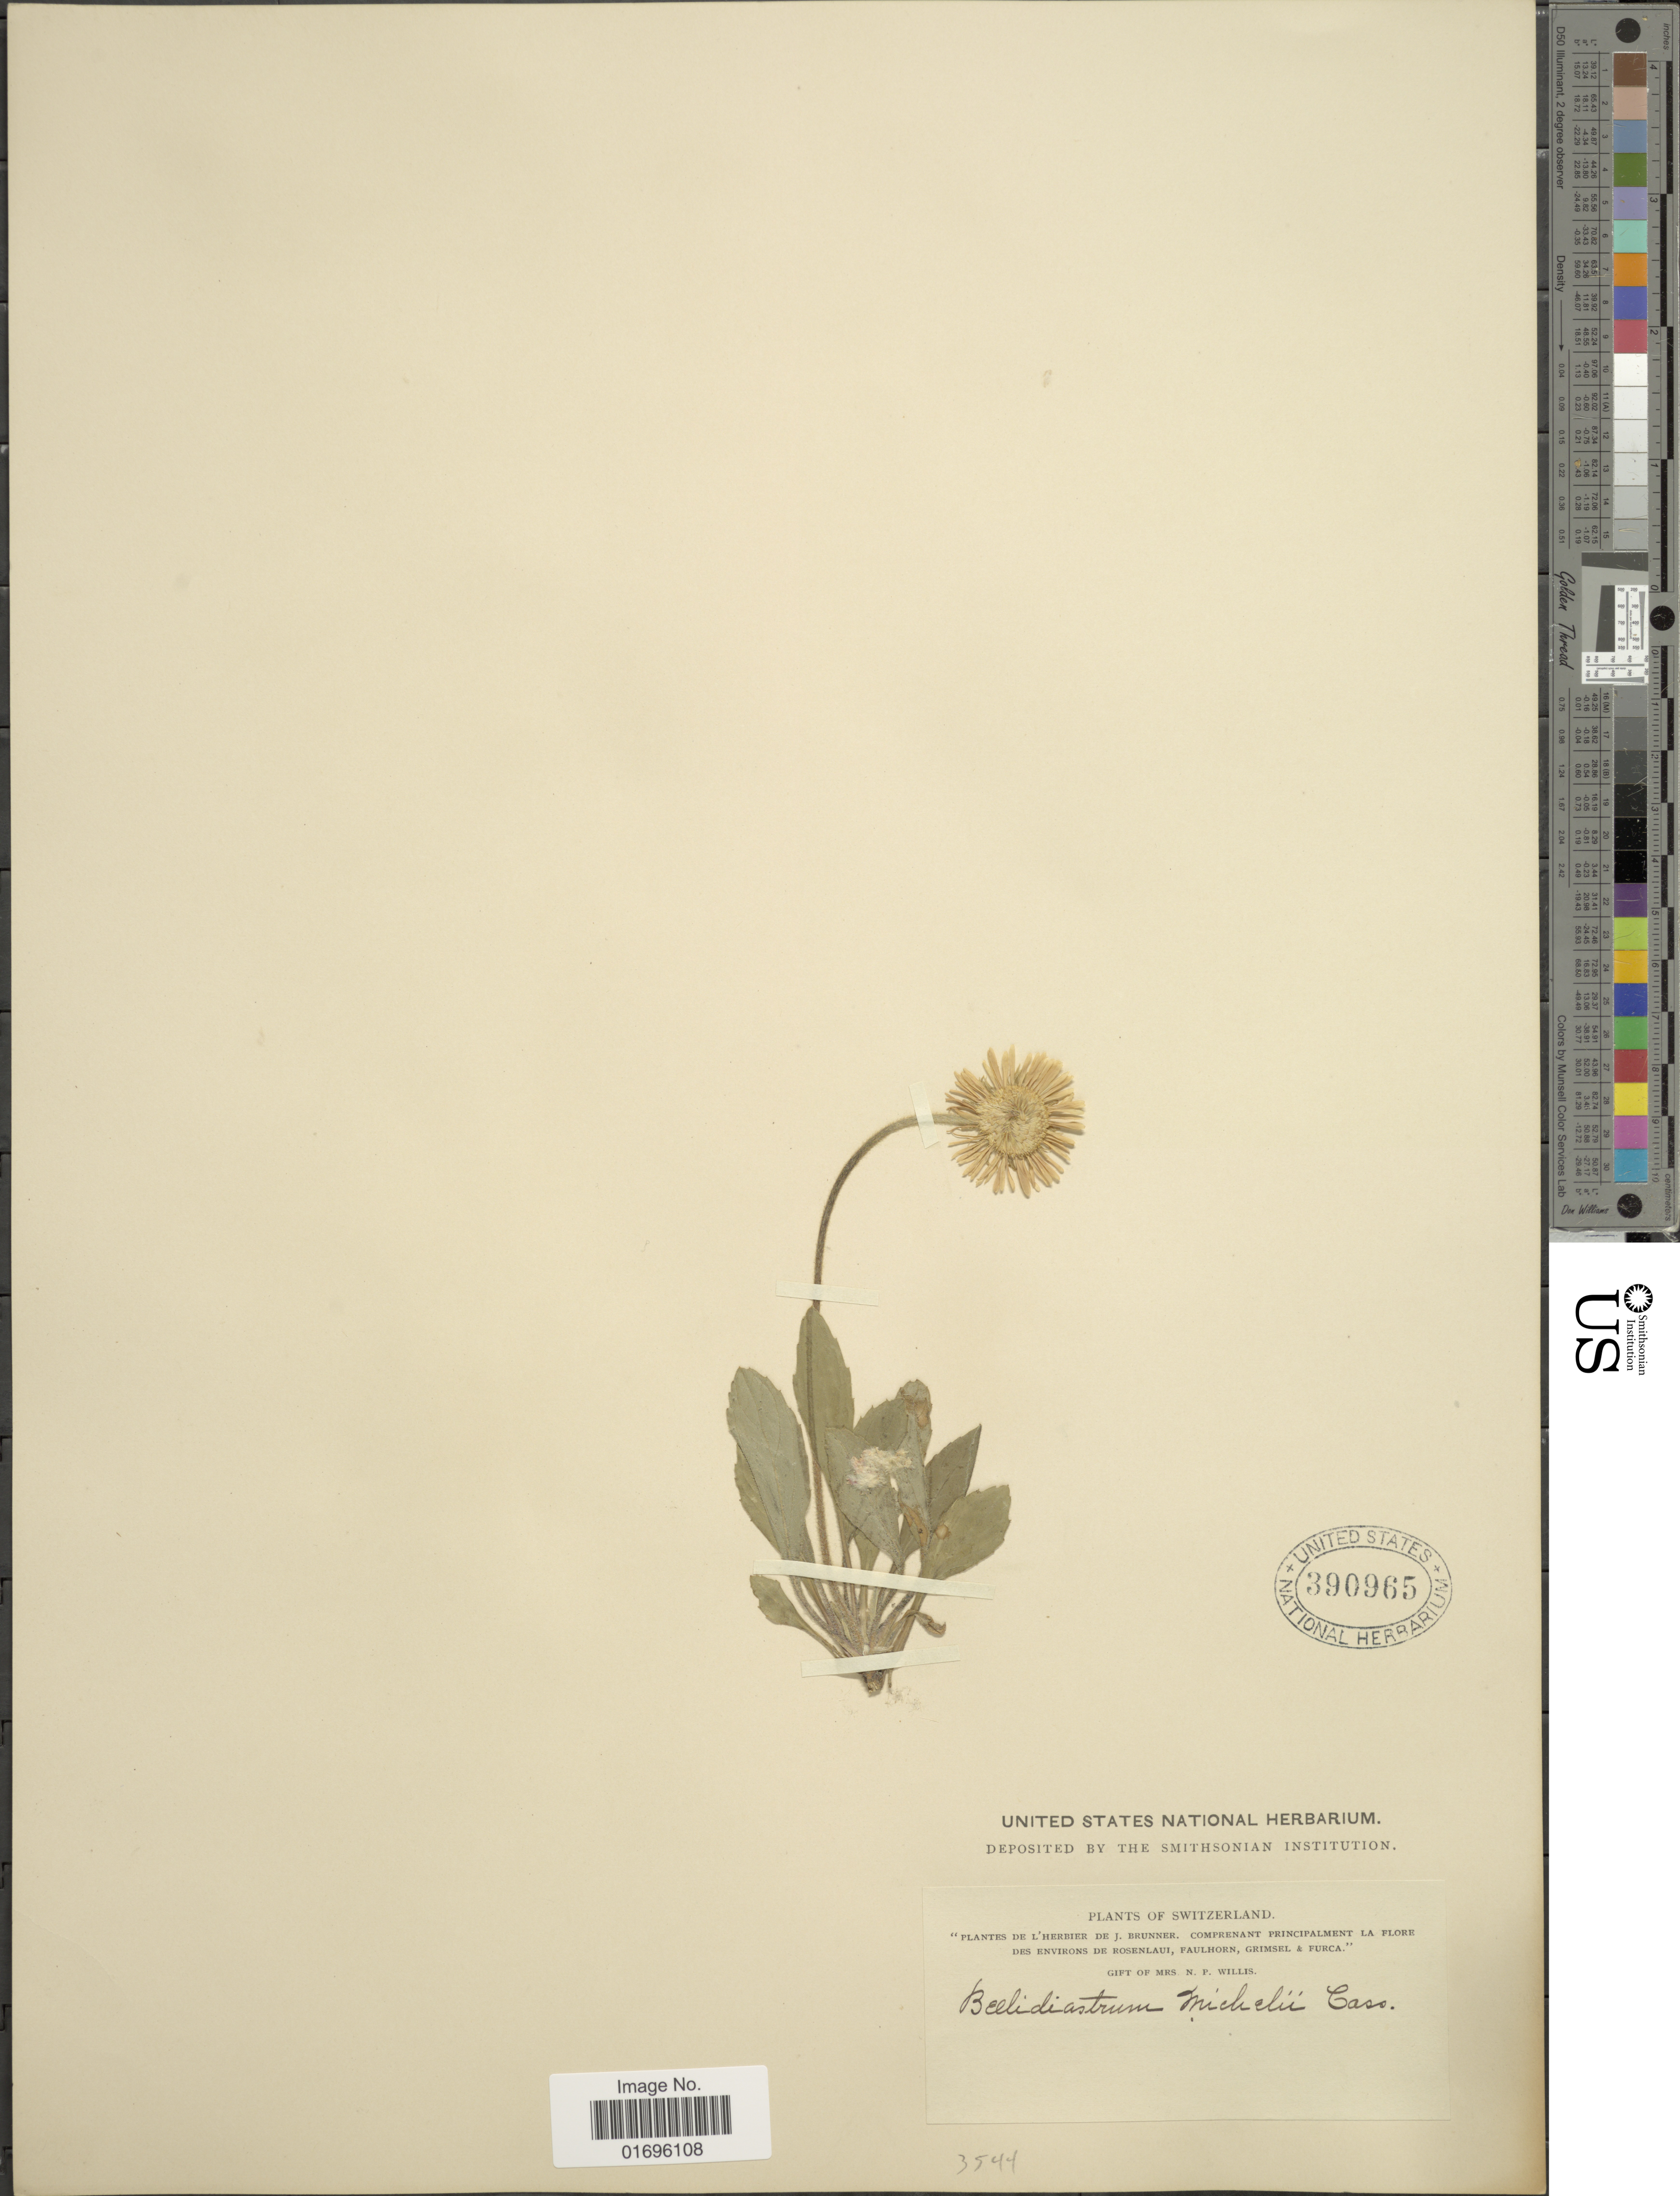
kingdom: Plantae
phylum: Tracheophyta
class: Magnoliopsida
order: Asterales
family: Asteraceae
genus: Aster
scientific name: Aster bellidiastrum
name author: (L.) Scop.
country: Switzerland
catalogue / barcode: US 390965